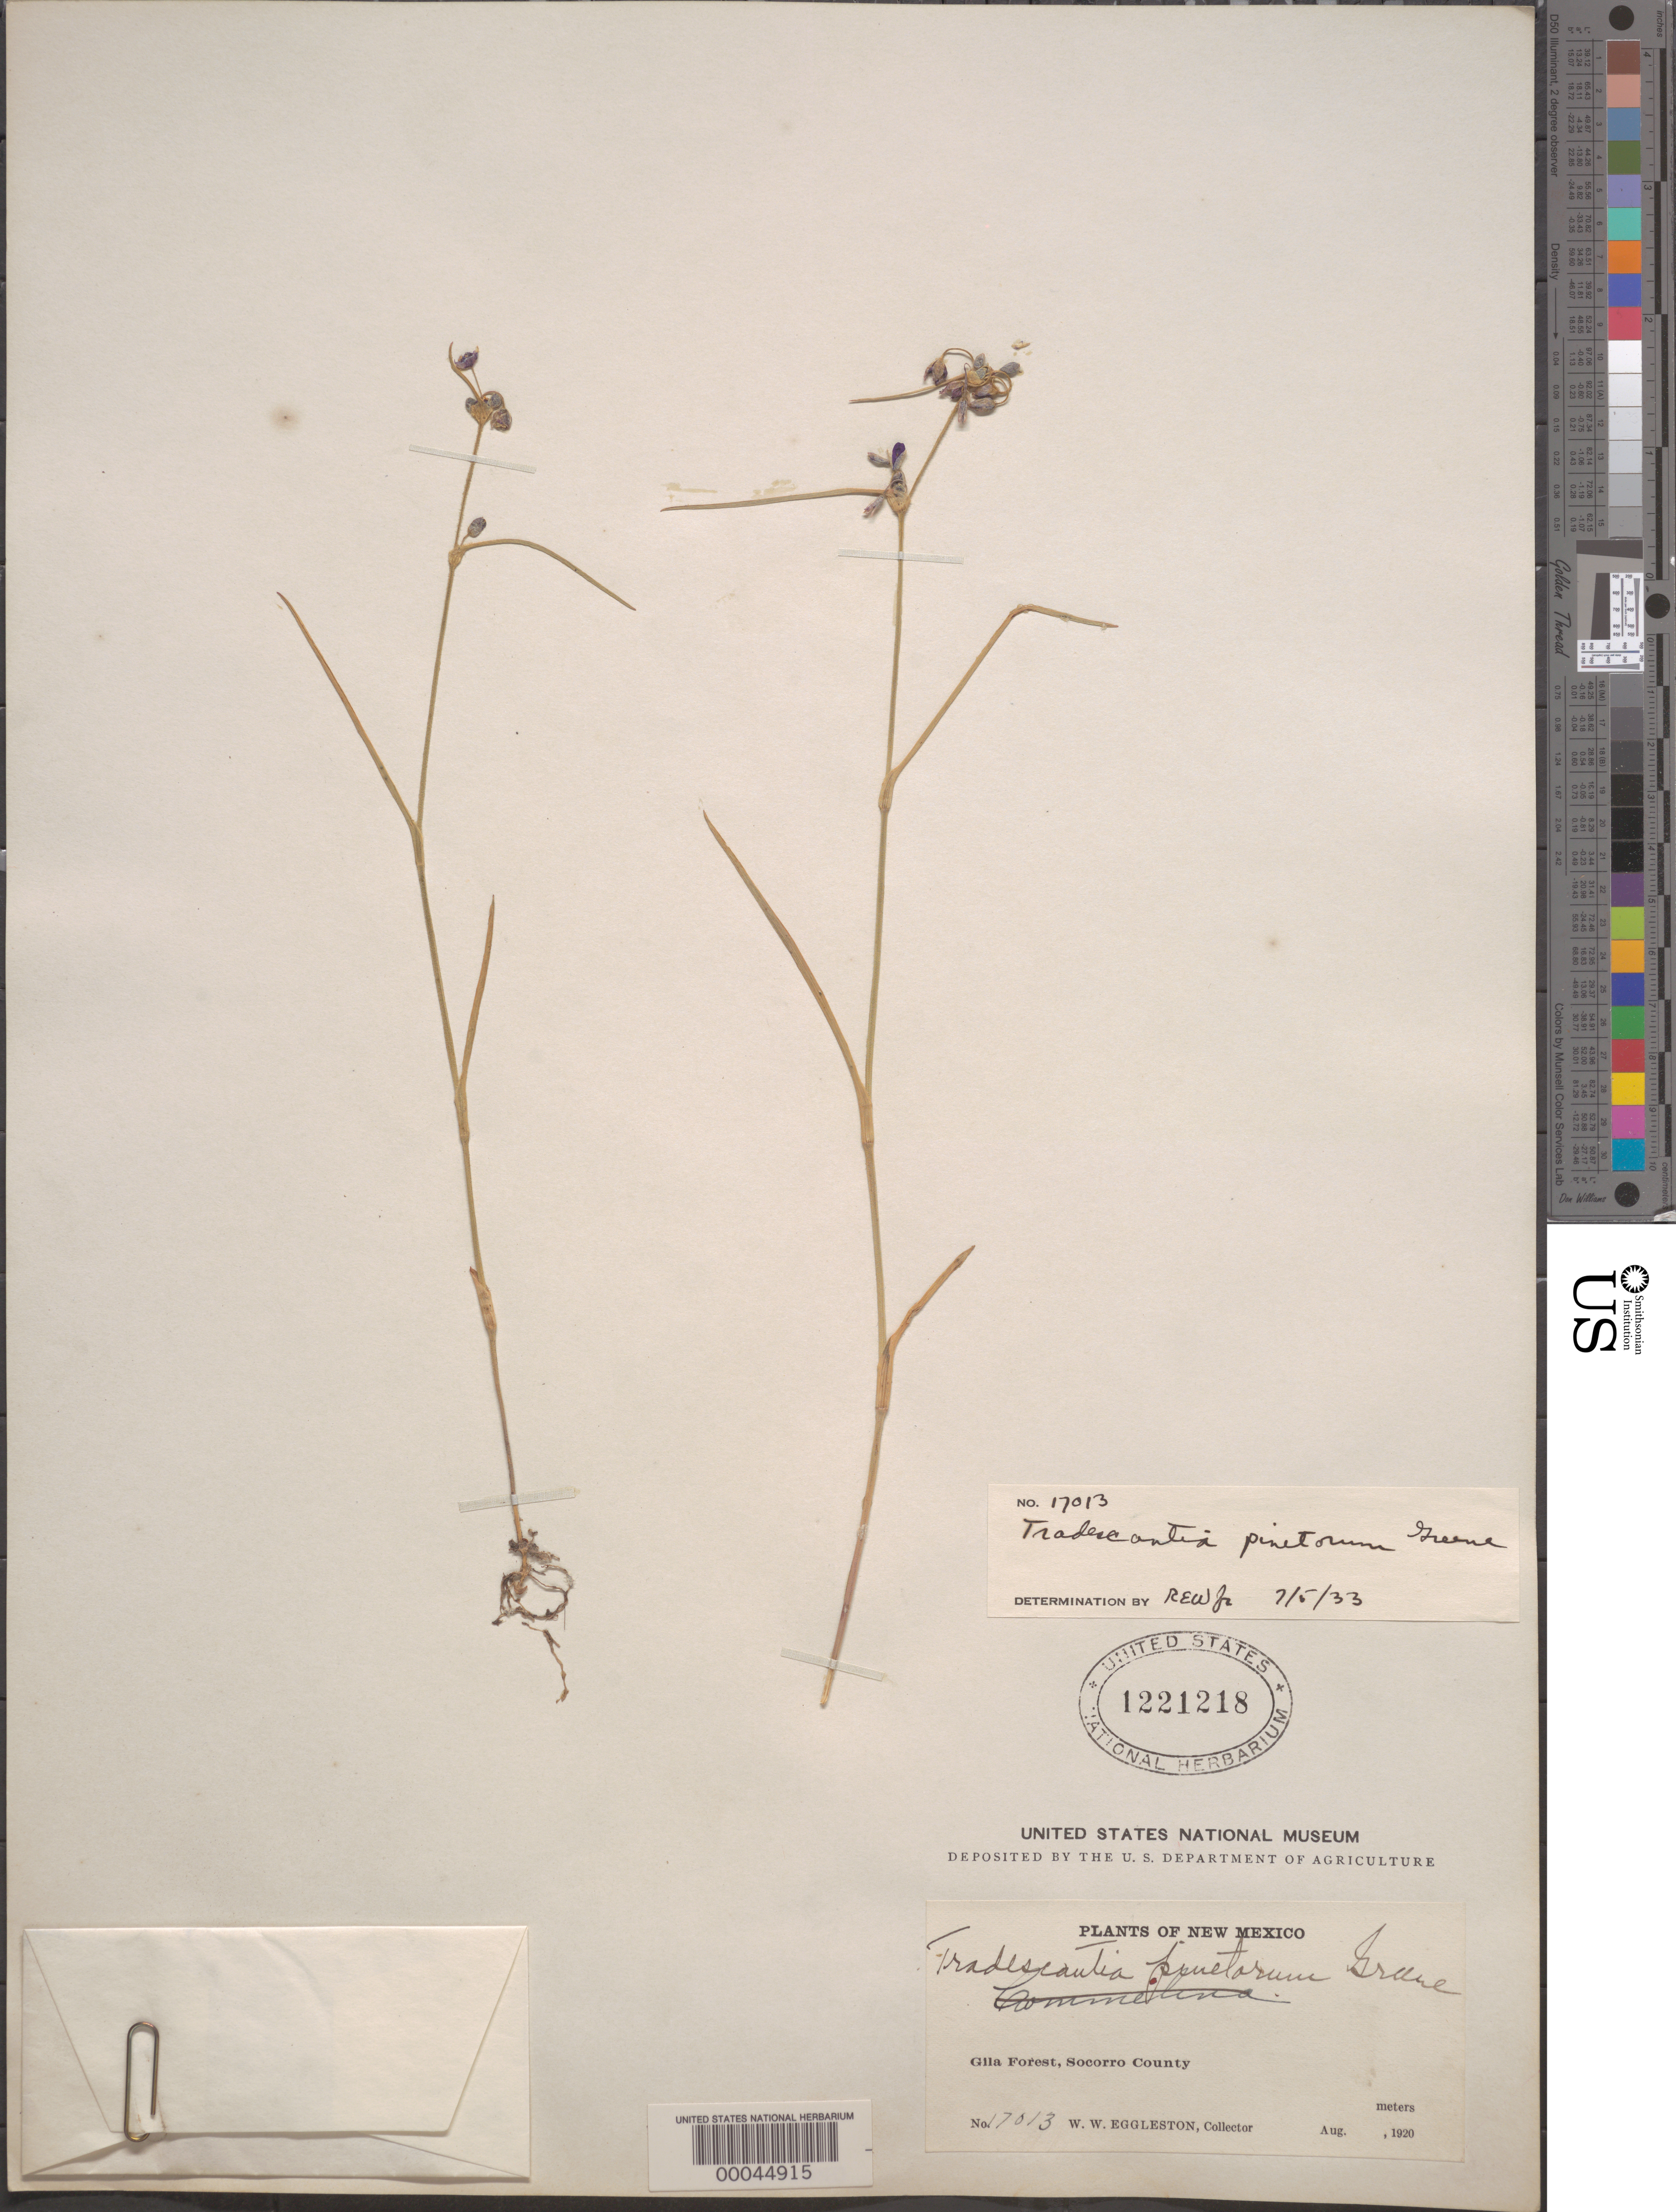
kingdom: Plantae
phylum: Tracheophyta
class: Liliopsida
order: Commelinales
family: Commelinaceae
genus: Tradescantia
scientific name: Tradescantia pinetorum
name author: Greene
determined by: Woodson, R. E., Jr.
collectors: W. W. Eggleston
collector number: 17013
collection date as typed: Aug 1920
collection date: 1920-08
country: United States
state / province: New Mexico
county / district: Socorro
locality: Gila forest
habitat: Forest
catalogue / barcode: US 1221218